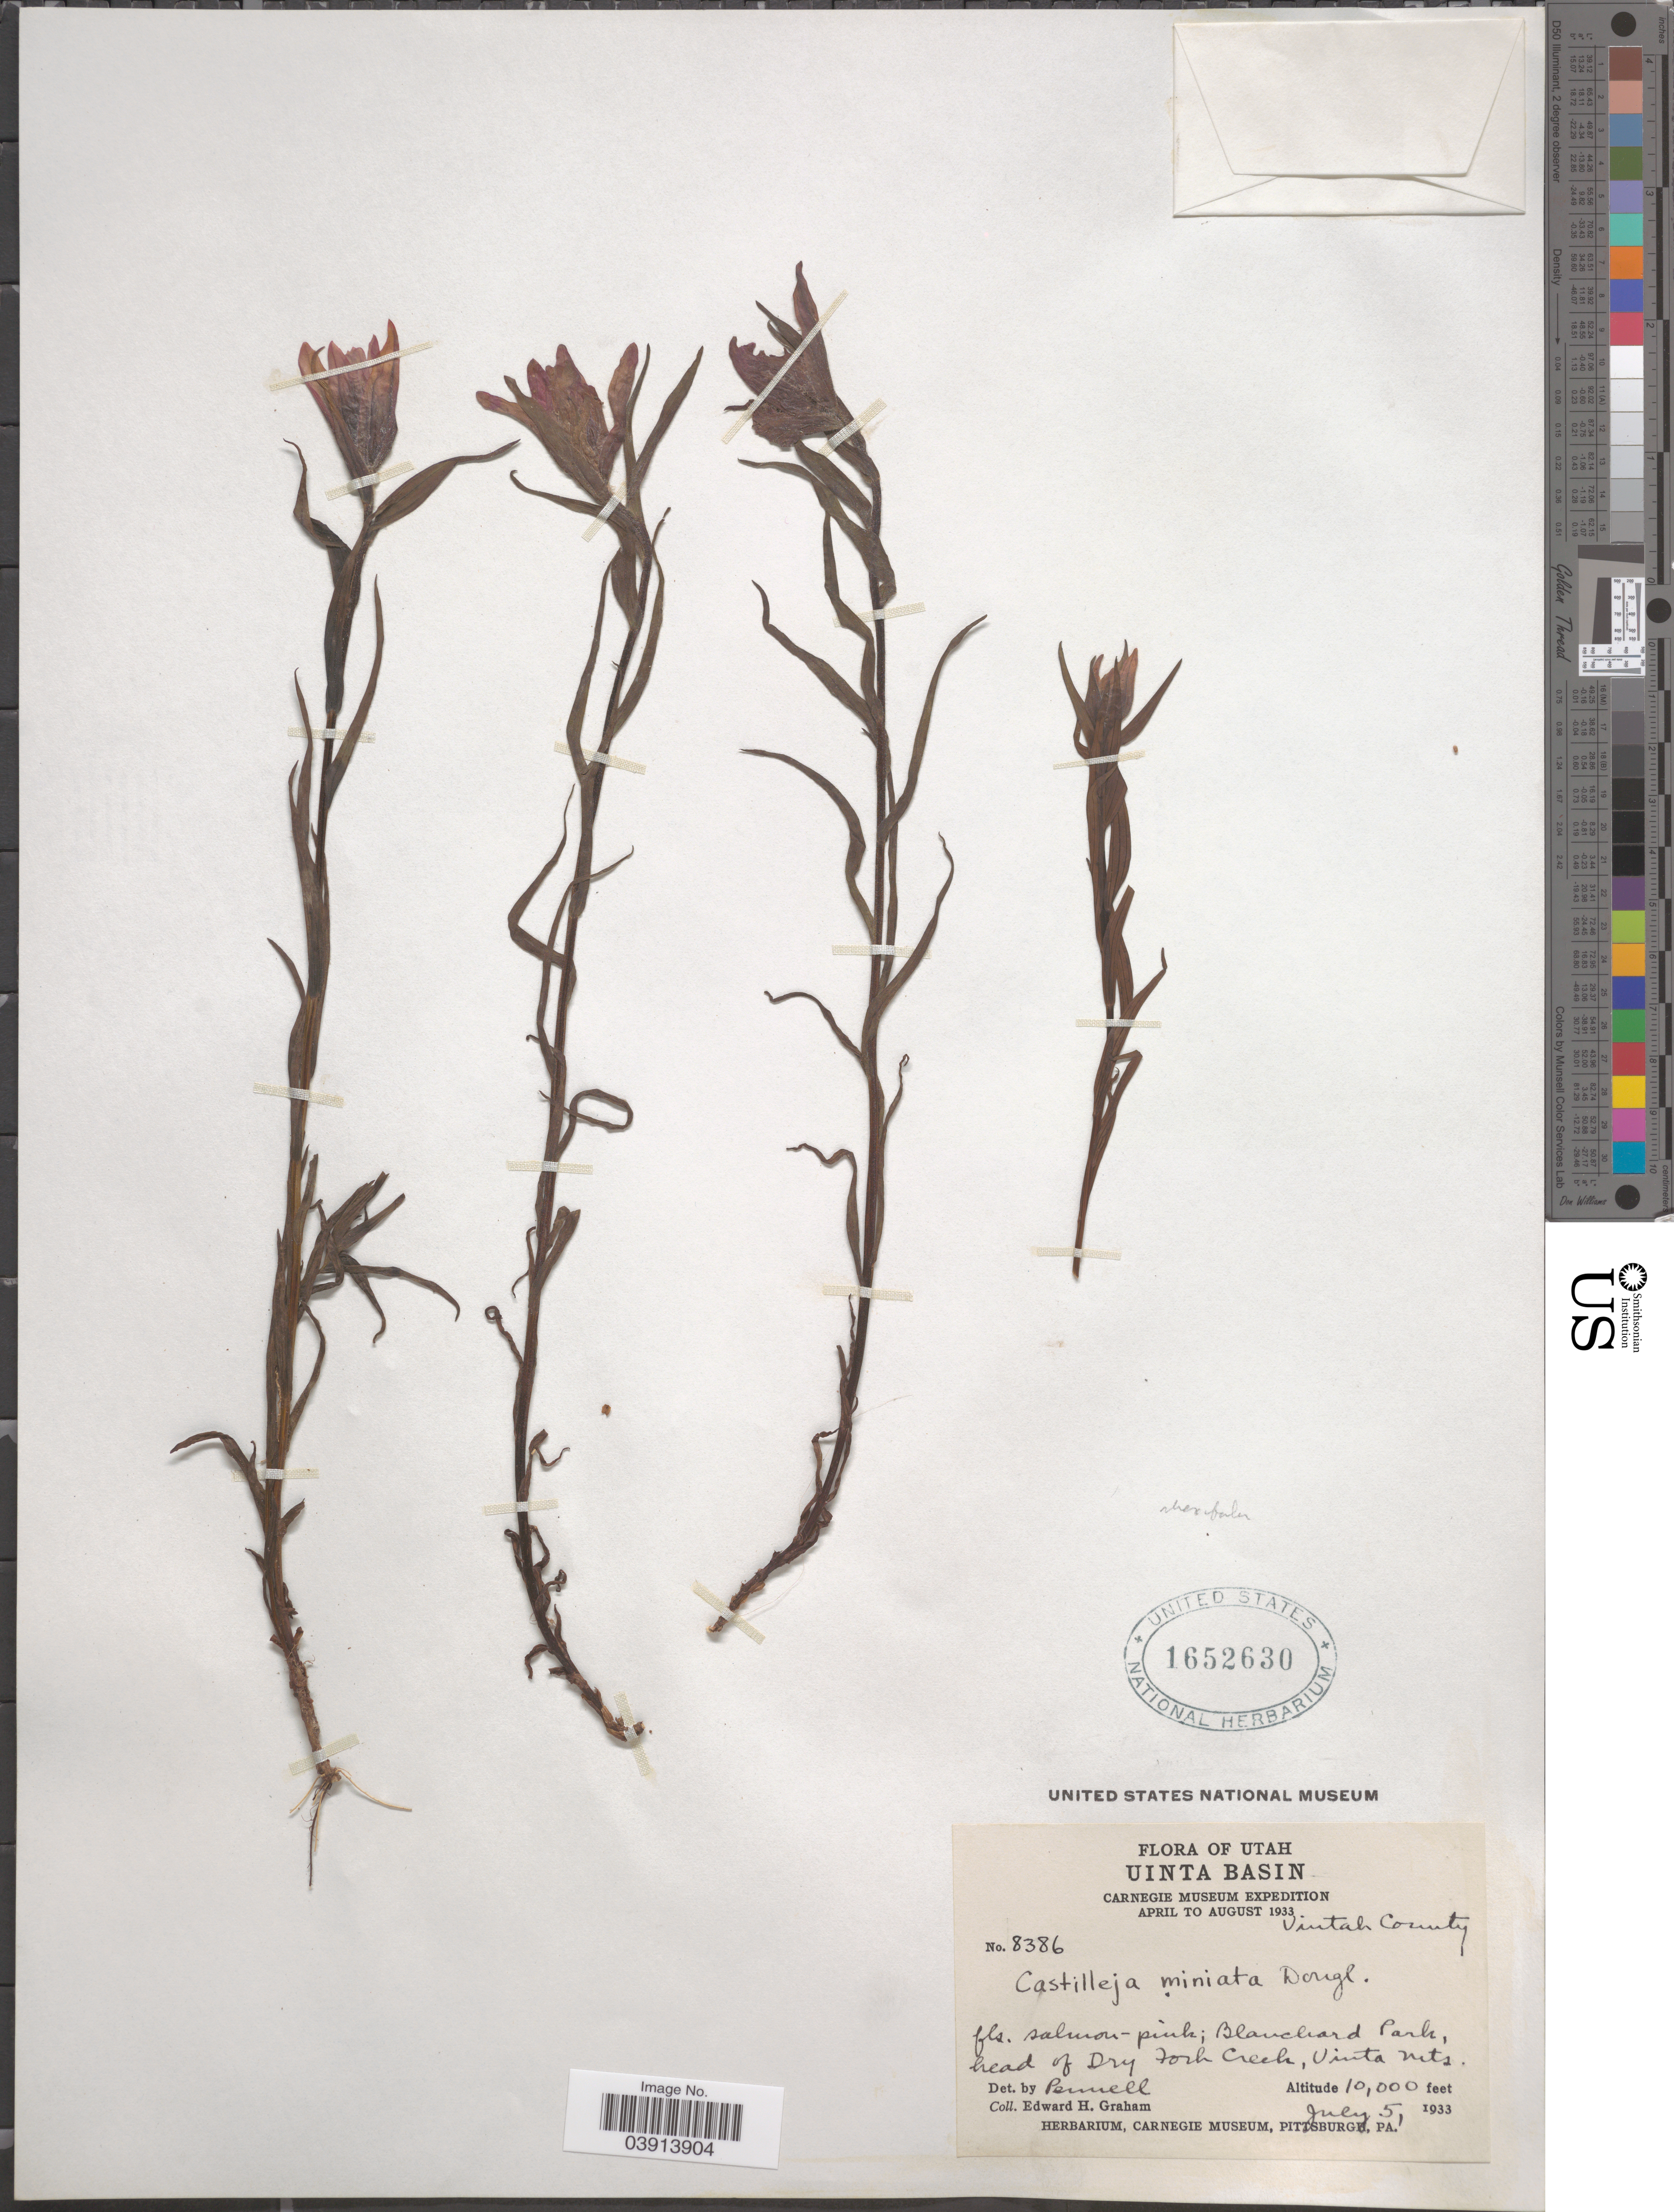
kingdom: Plantae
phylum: Tracheophyta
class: Magnoliopsida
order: Lamiales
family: Orobanchaceae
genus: Castilleja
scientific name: Castilleja rhexiifolia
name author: Rydb.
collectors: E. H. Graham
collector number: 8386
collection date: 1933-07-05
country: United States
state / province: Utah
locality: Uinta Basin. Uintah County. Blanchard Park, head of Dry Fork Creek, Uinta Mts.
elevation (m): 3048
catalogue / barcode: US 1652630